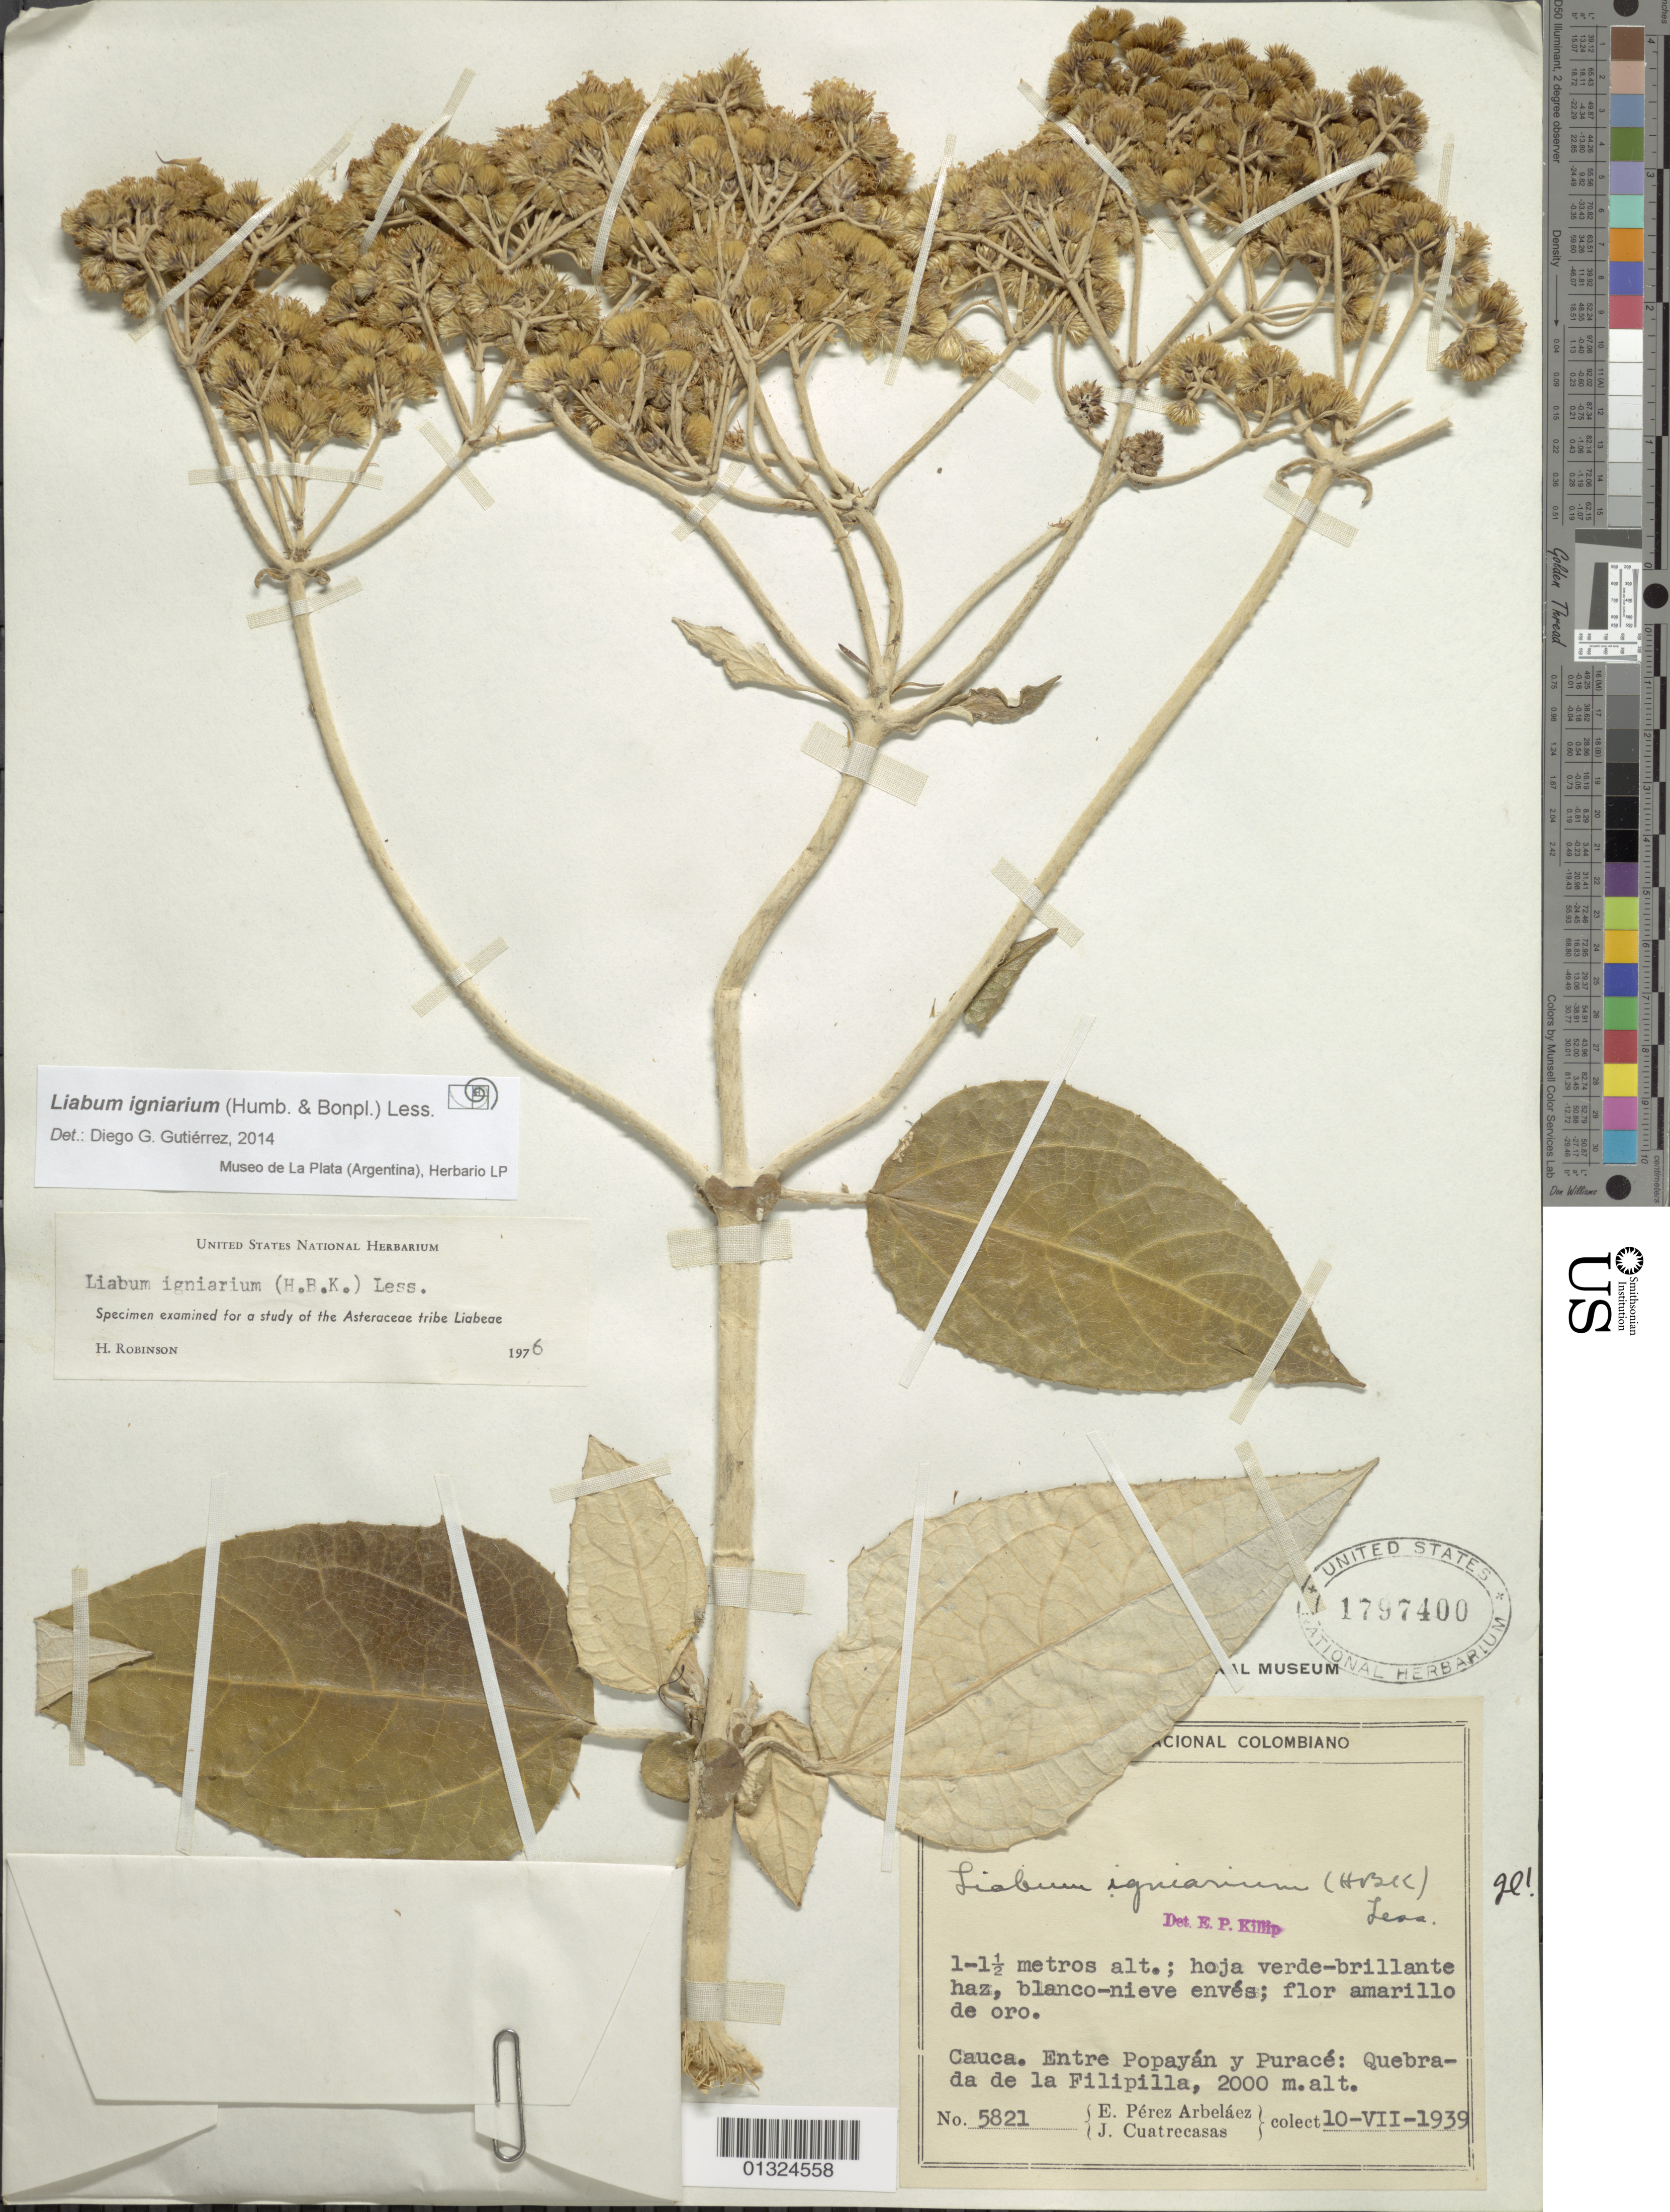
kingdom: Plantae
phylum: Tracheophyta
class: Magnoliopsida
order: Asterales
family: Asteraceae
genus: Liabum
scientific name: Liabum igniarium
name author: Less.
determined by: Gutierrez, D. G.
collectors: E. Pérez Arbeláez & J. Cuatrecasas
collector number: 5821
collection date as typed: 10 July 1939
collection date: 1939-07-10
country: Colombia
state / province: Cauca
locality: Entre Popayan y Purace: Quebrada de la Filipilla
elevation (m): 2000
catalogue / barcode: US 1797400